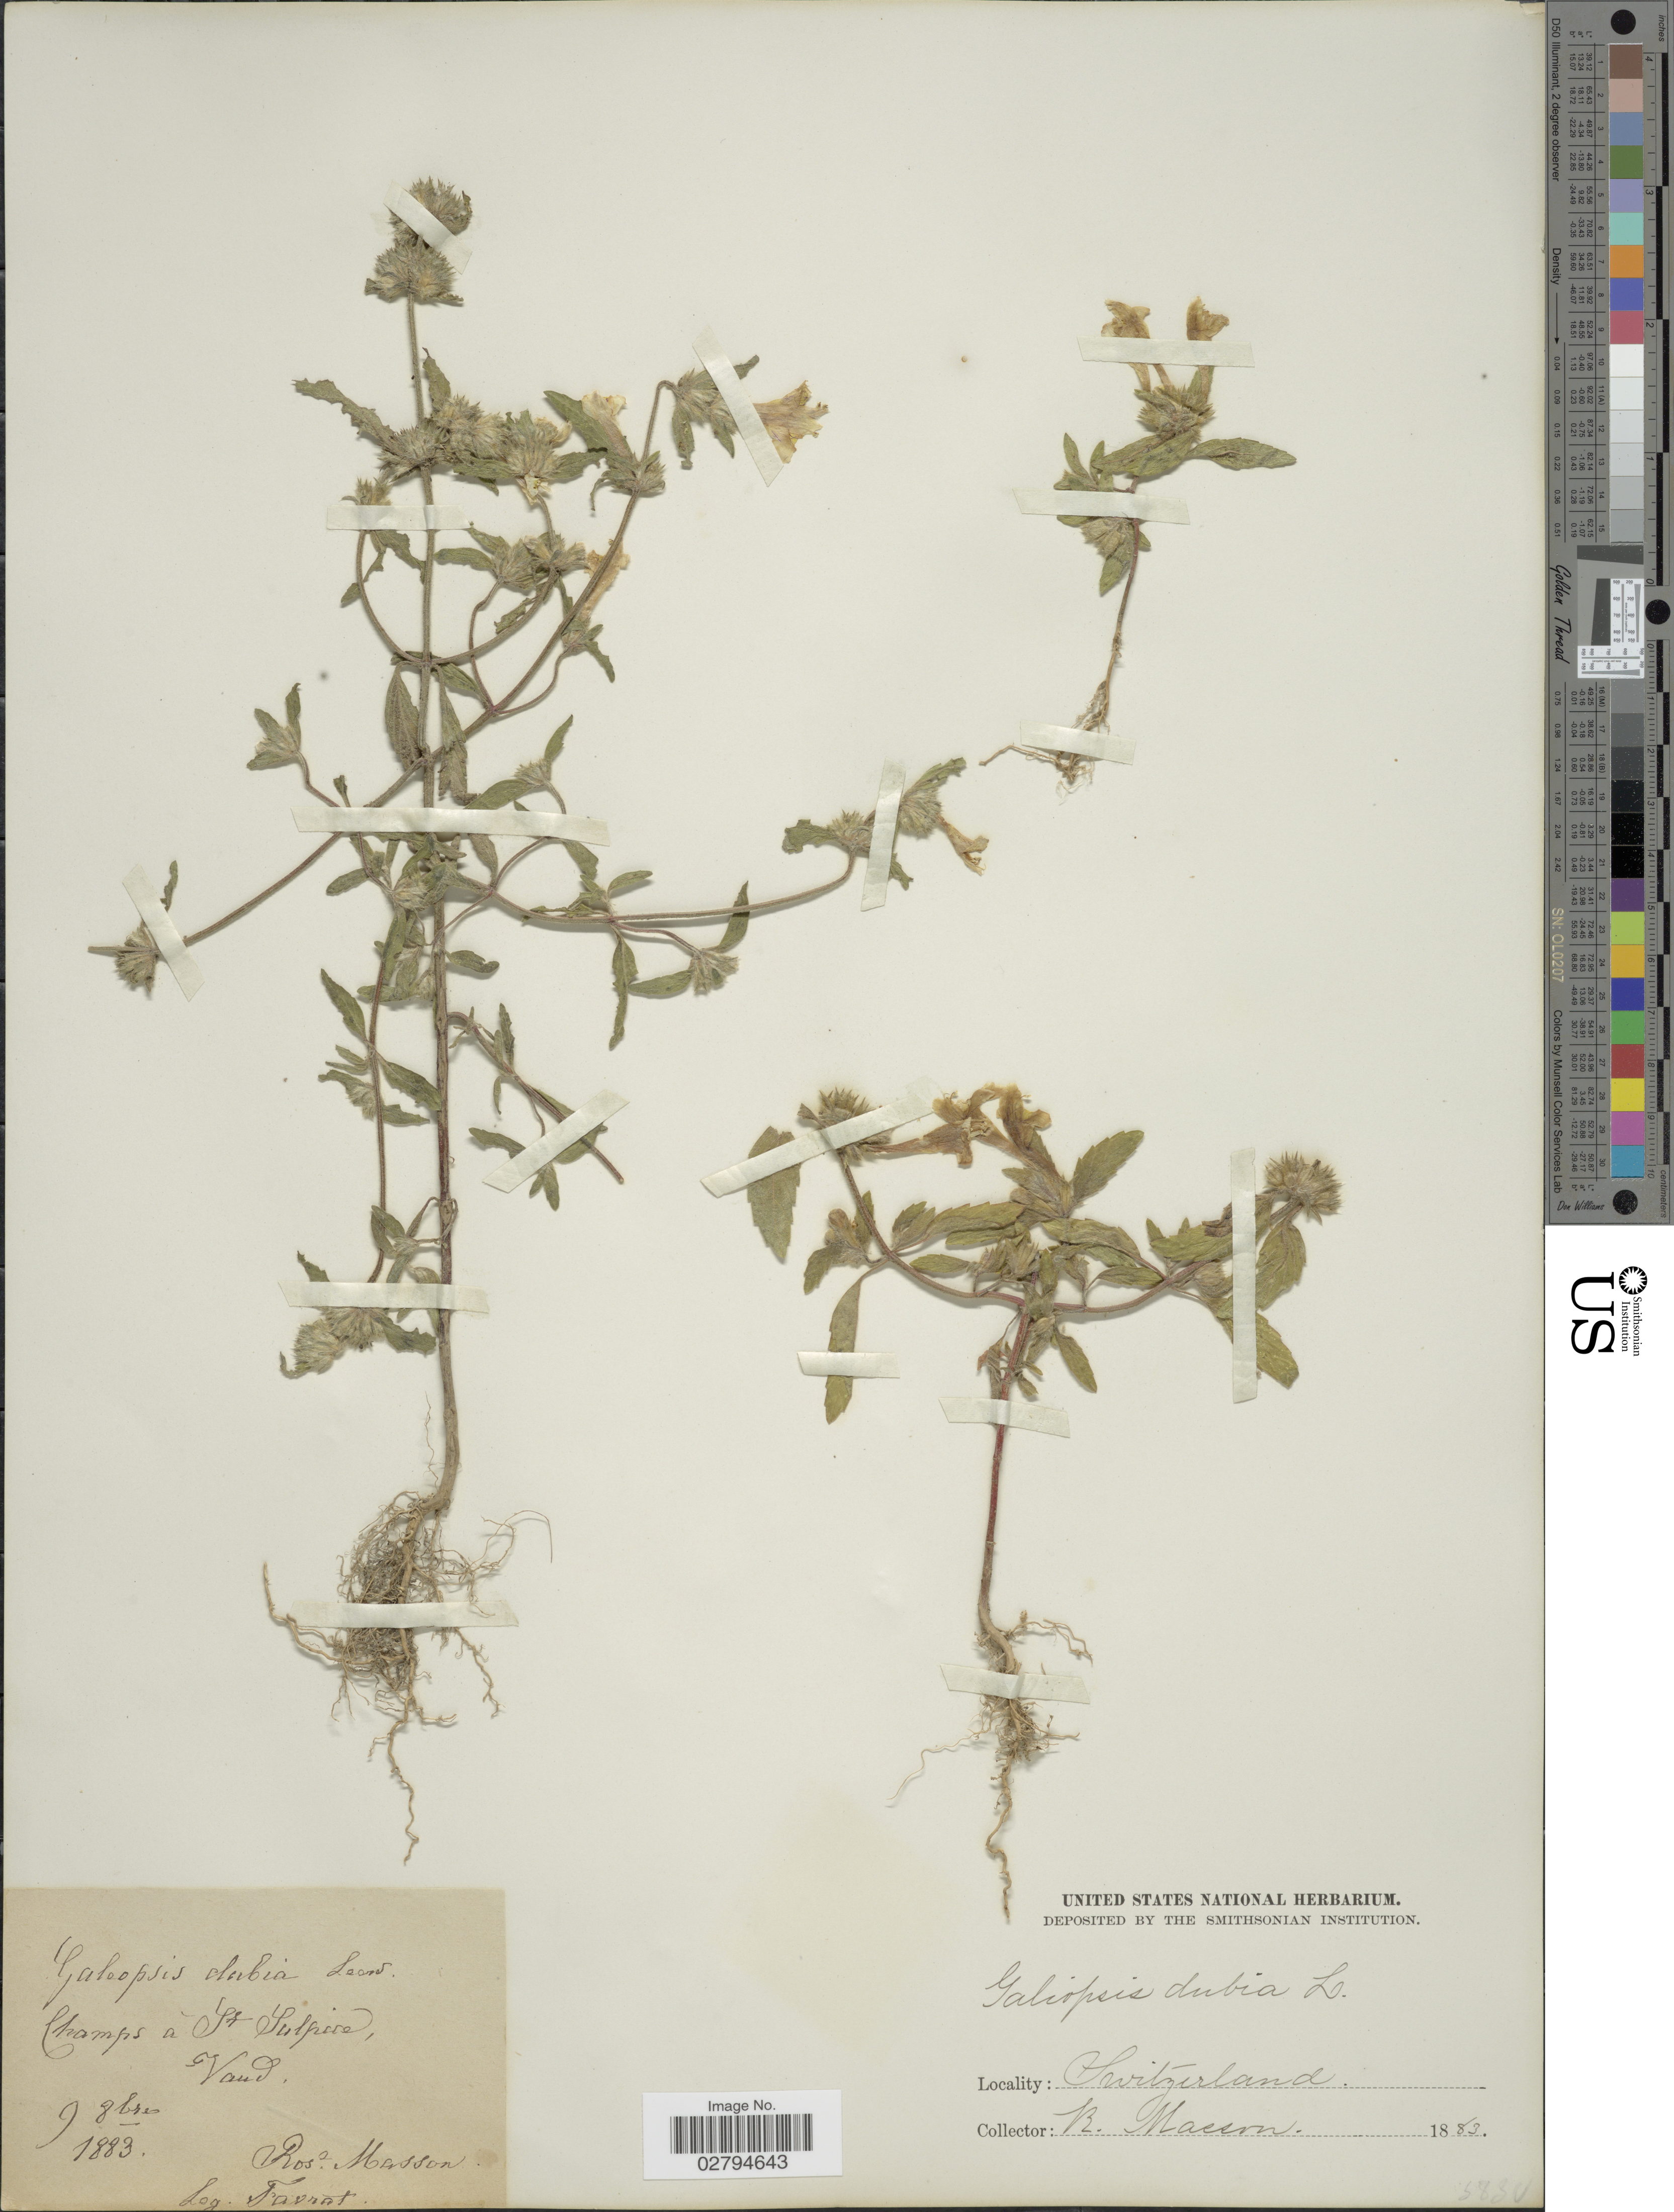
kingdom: Plantae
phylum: Tracheophyta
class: Magnoliopsida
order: Lamiales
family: Lamiaceae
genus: Galeopsis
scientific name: Galeopsis dubia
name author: Leers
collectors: R. Masson & L. Favrat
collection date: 1883-10-09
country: Switzerland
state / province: Vaud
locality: Champs á St Sulpice.